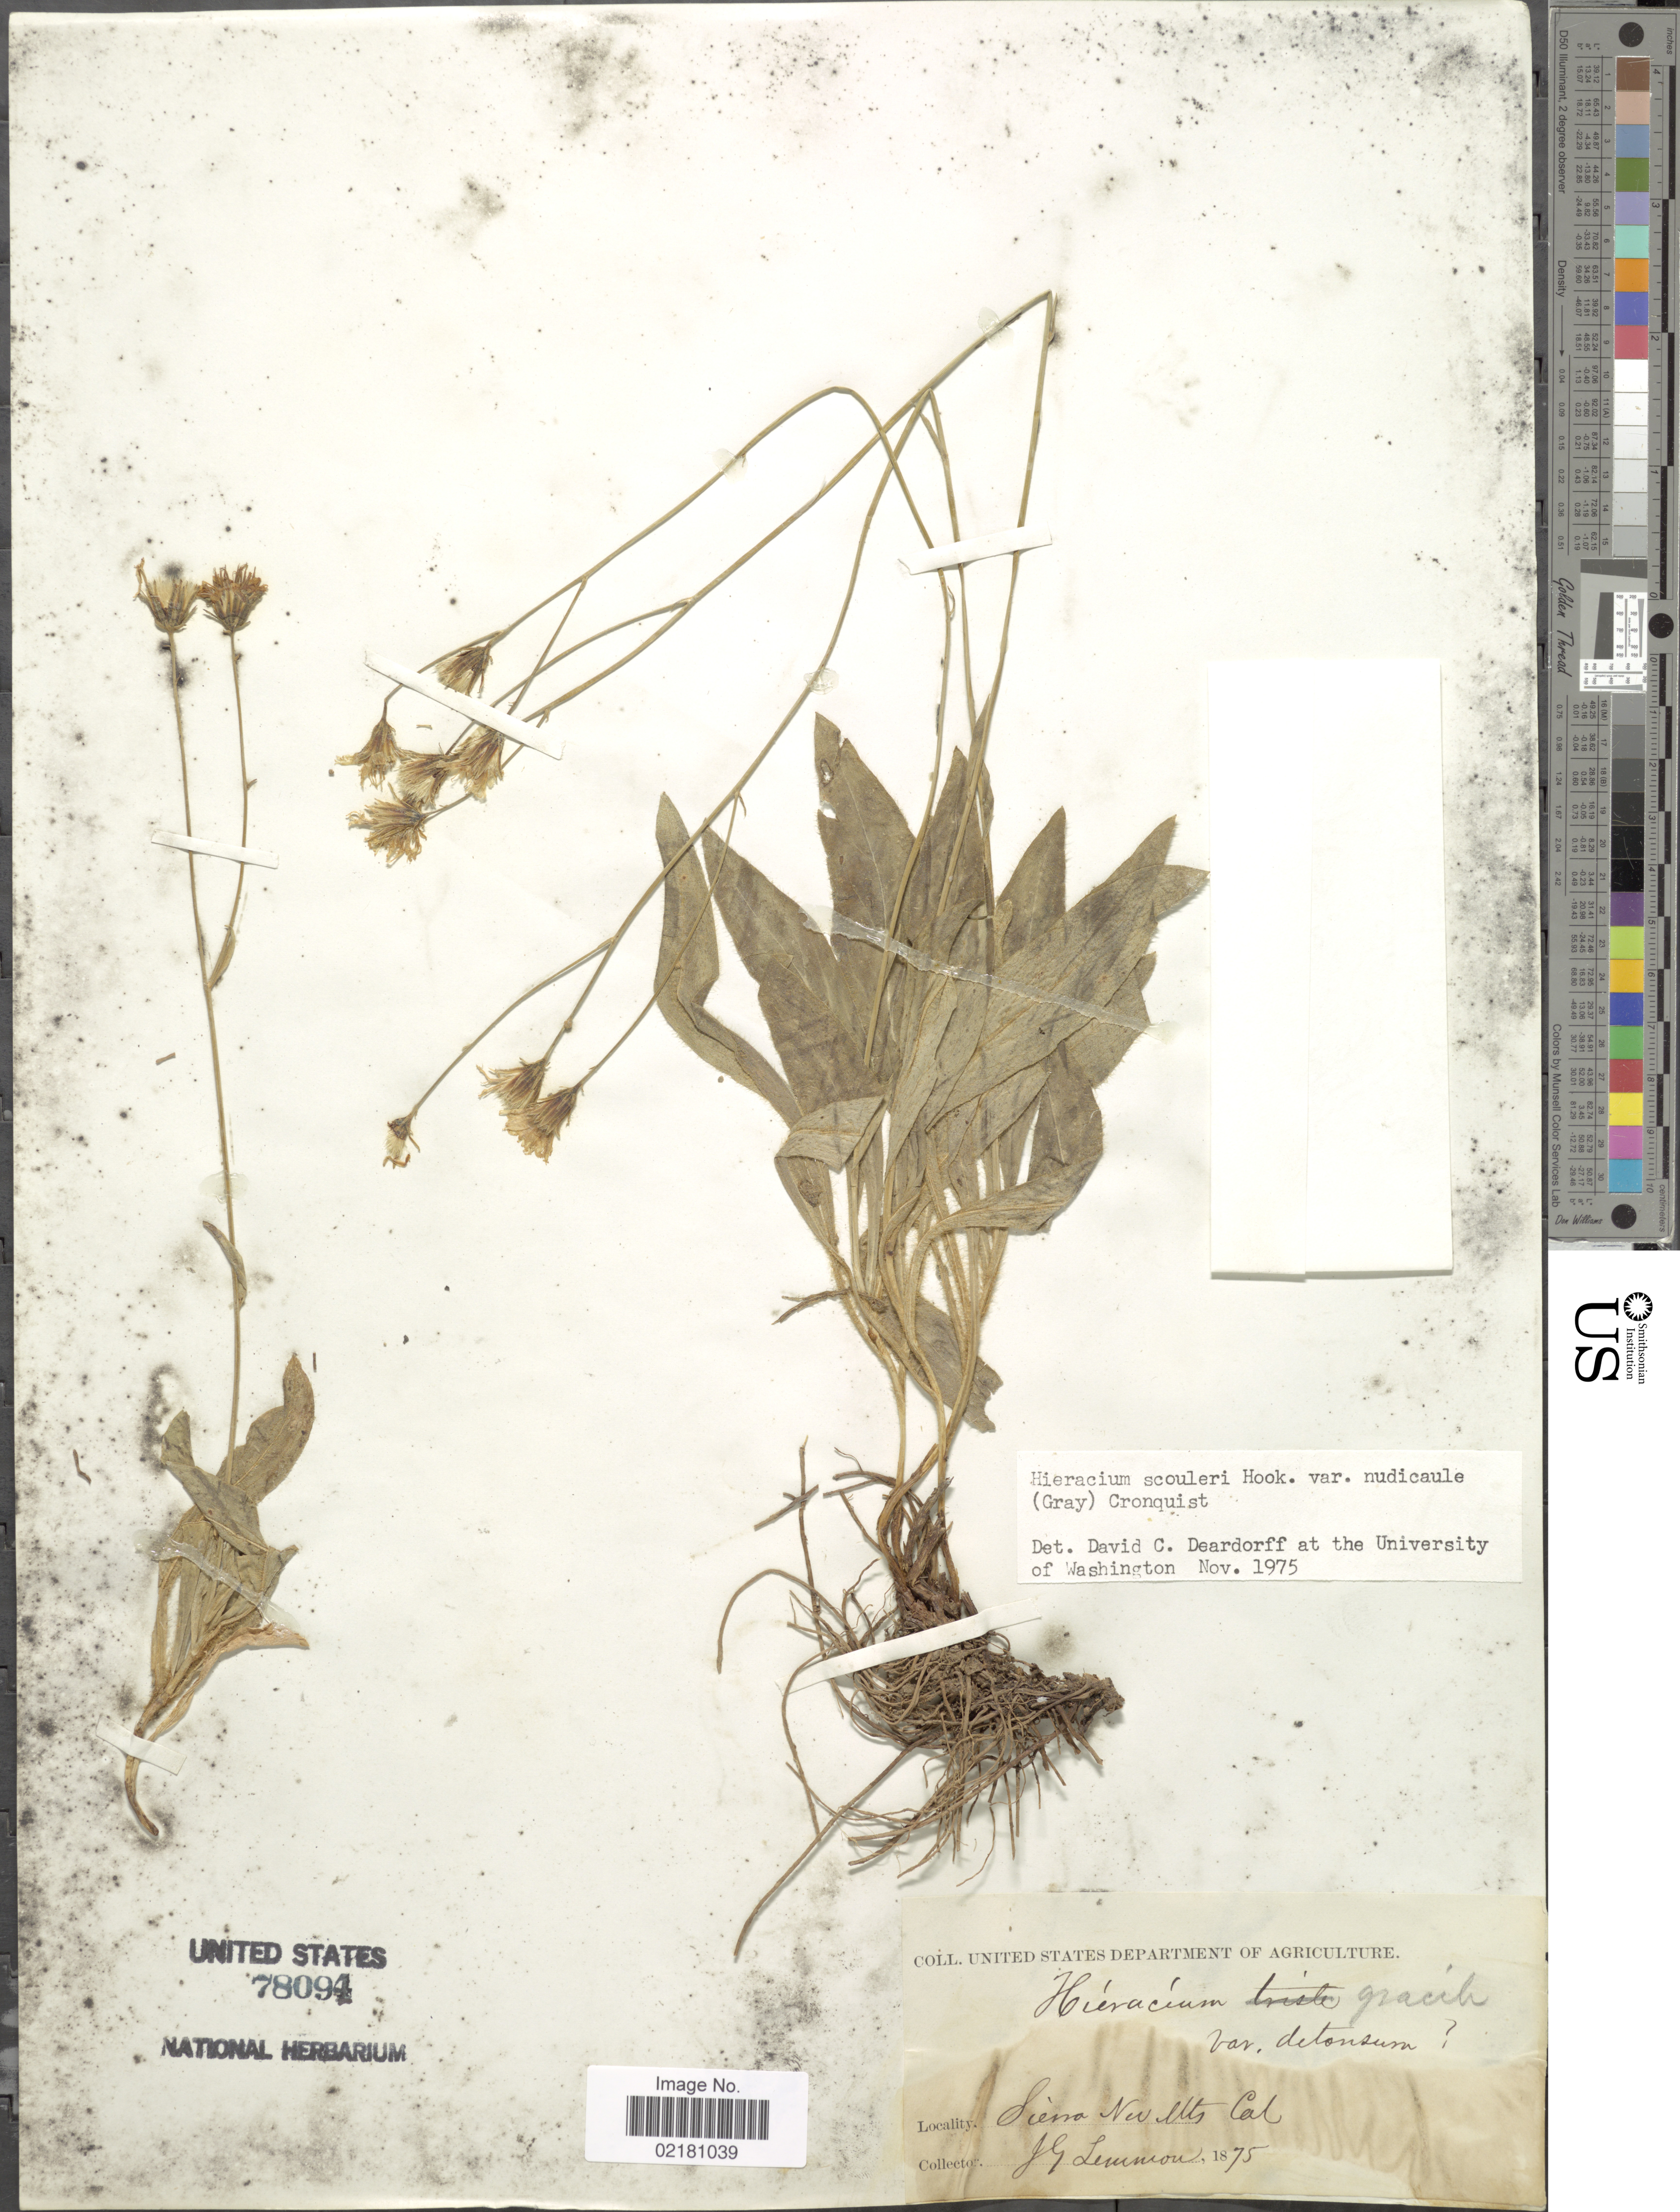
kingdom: Plantae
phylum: Tracheophyta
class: Magnoliopsida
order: Asterales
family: Asteraceae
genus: Hieracium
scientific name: Hieracium nudicaule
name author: (A. Gray) A. Heller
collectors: J. Lemmon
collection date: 1875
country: United States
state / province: California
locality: Sierra Nev. Mts Cal.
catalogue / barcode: US 78094